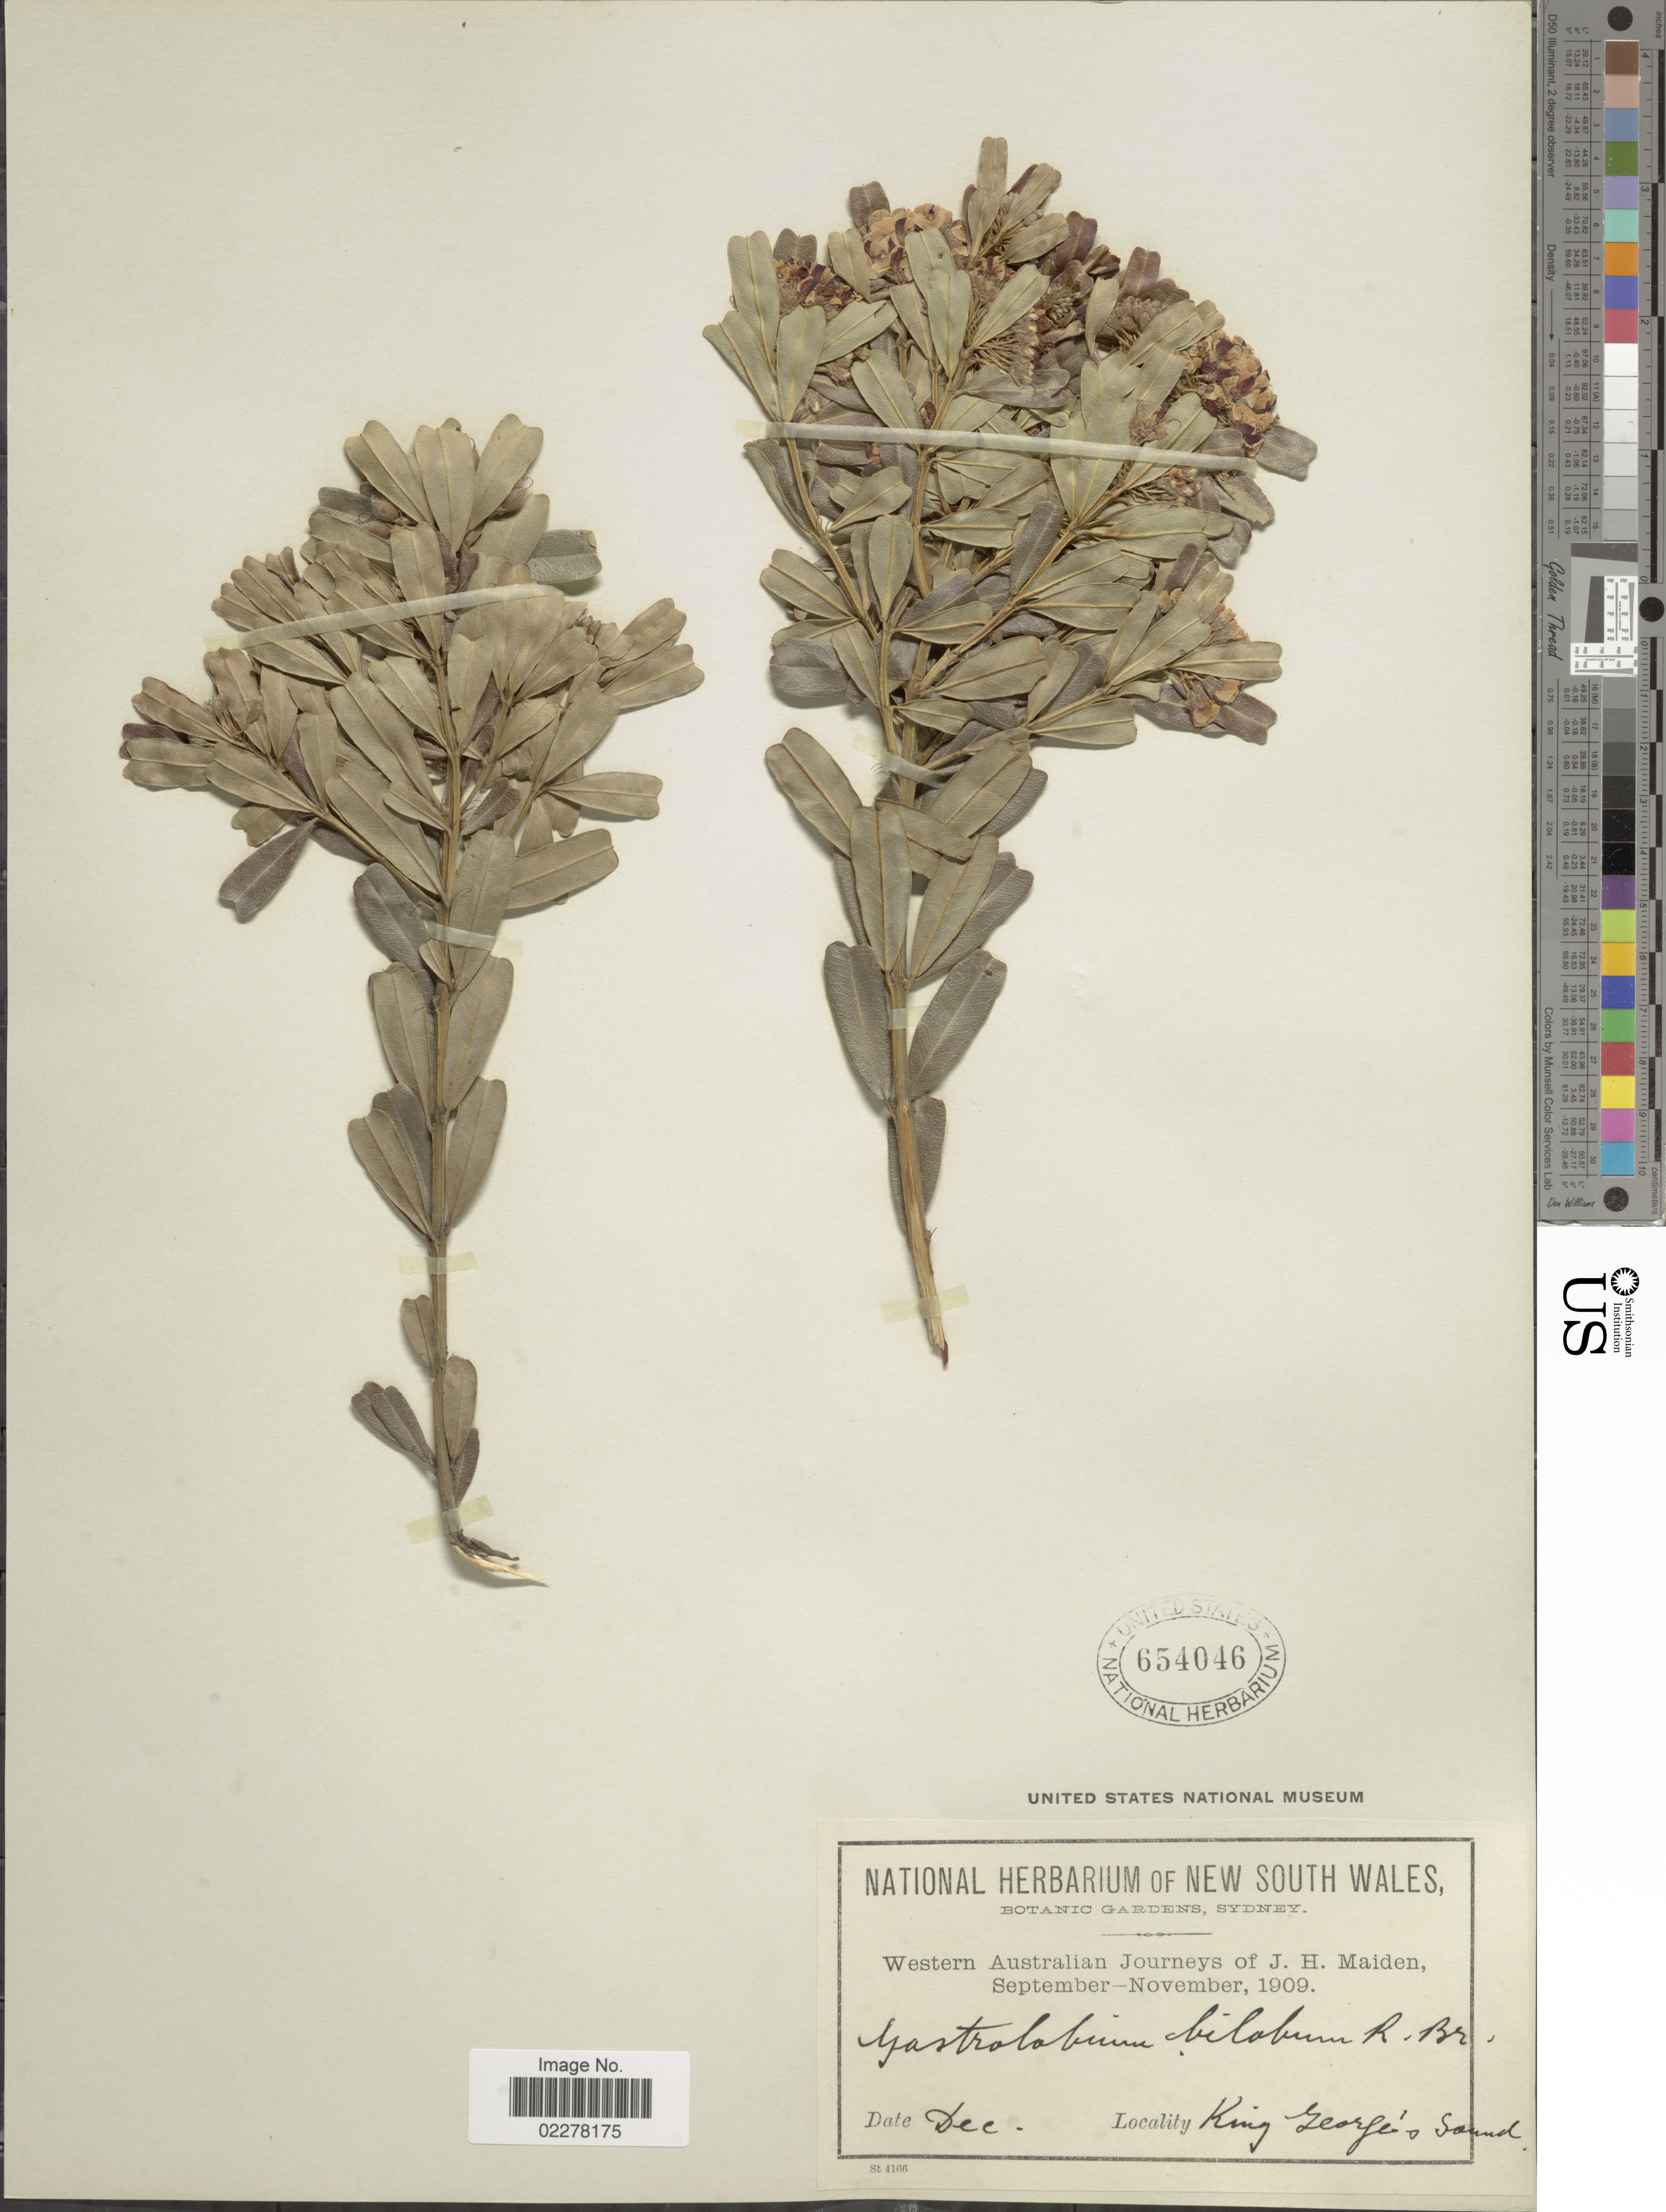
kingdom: Plantae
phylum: Tracheophyta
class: Magnoliopsida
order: Fabales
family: Fabaceae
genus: Gastrolobium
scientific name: Gastrolobium bilobum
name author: R. Br.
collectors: J. Maiden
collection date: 1909-12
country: Australia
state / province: Western Australia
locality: King George's Sound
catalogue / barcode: US 654046